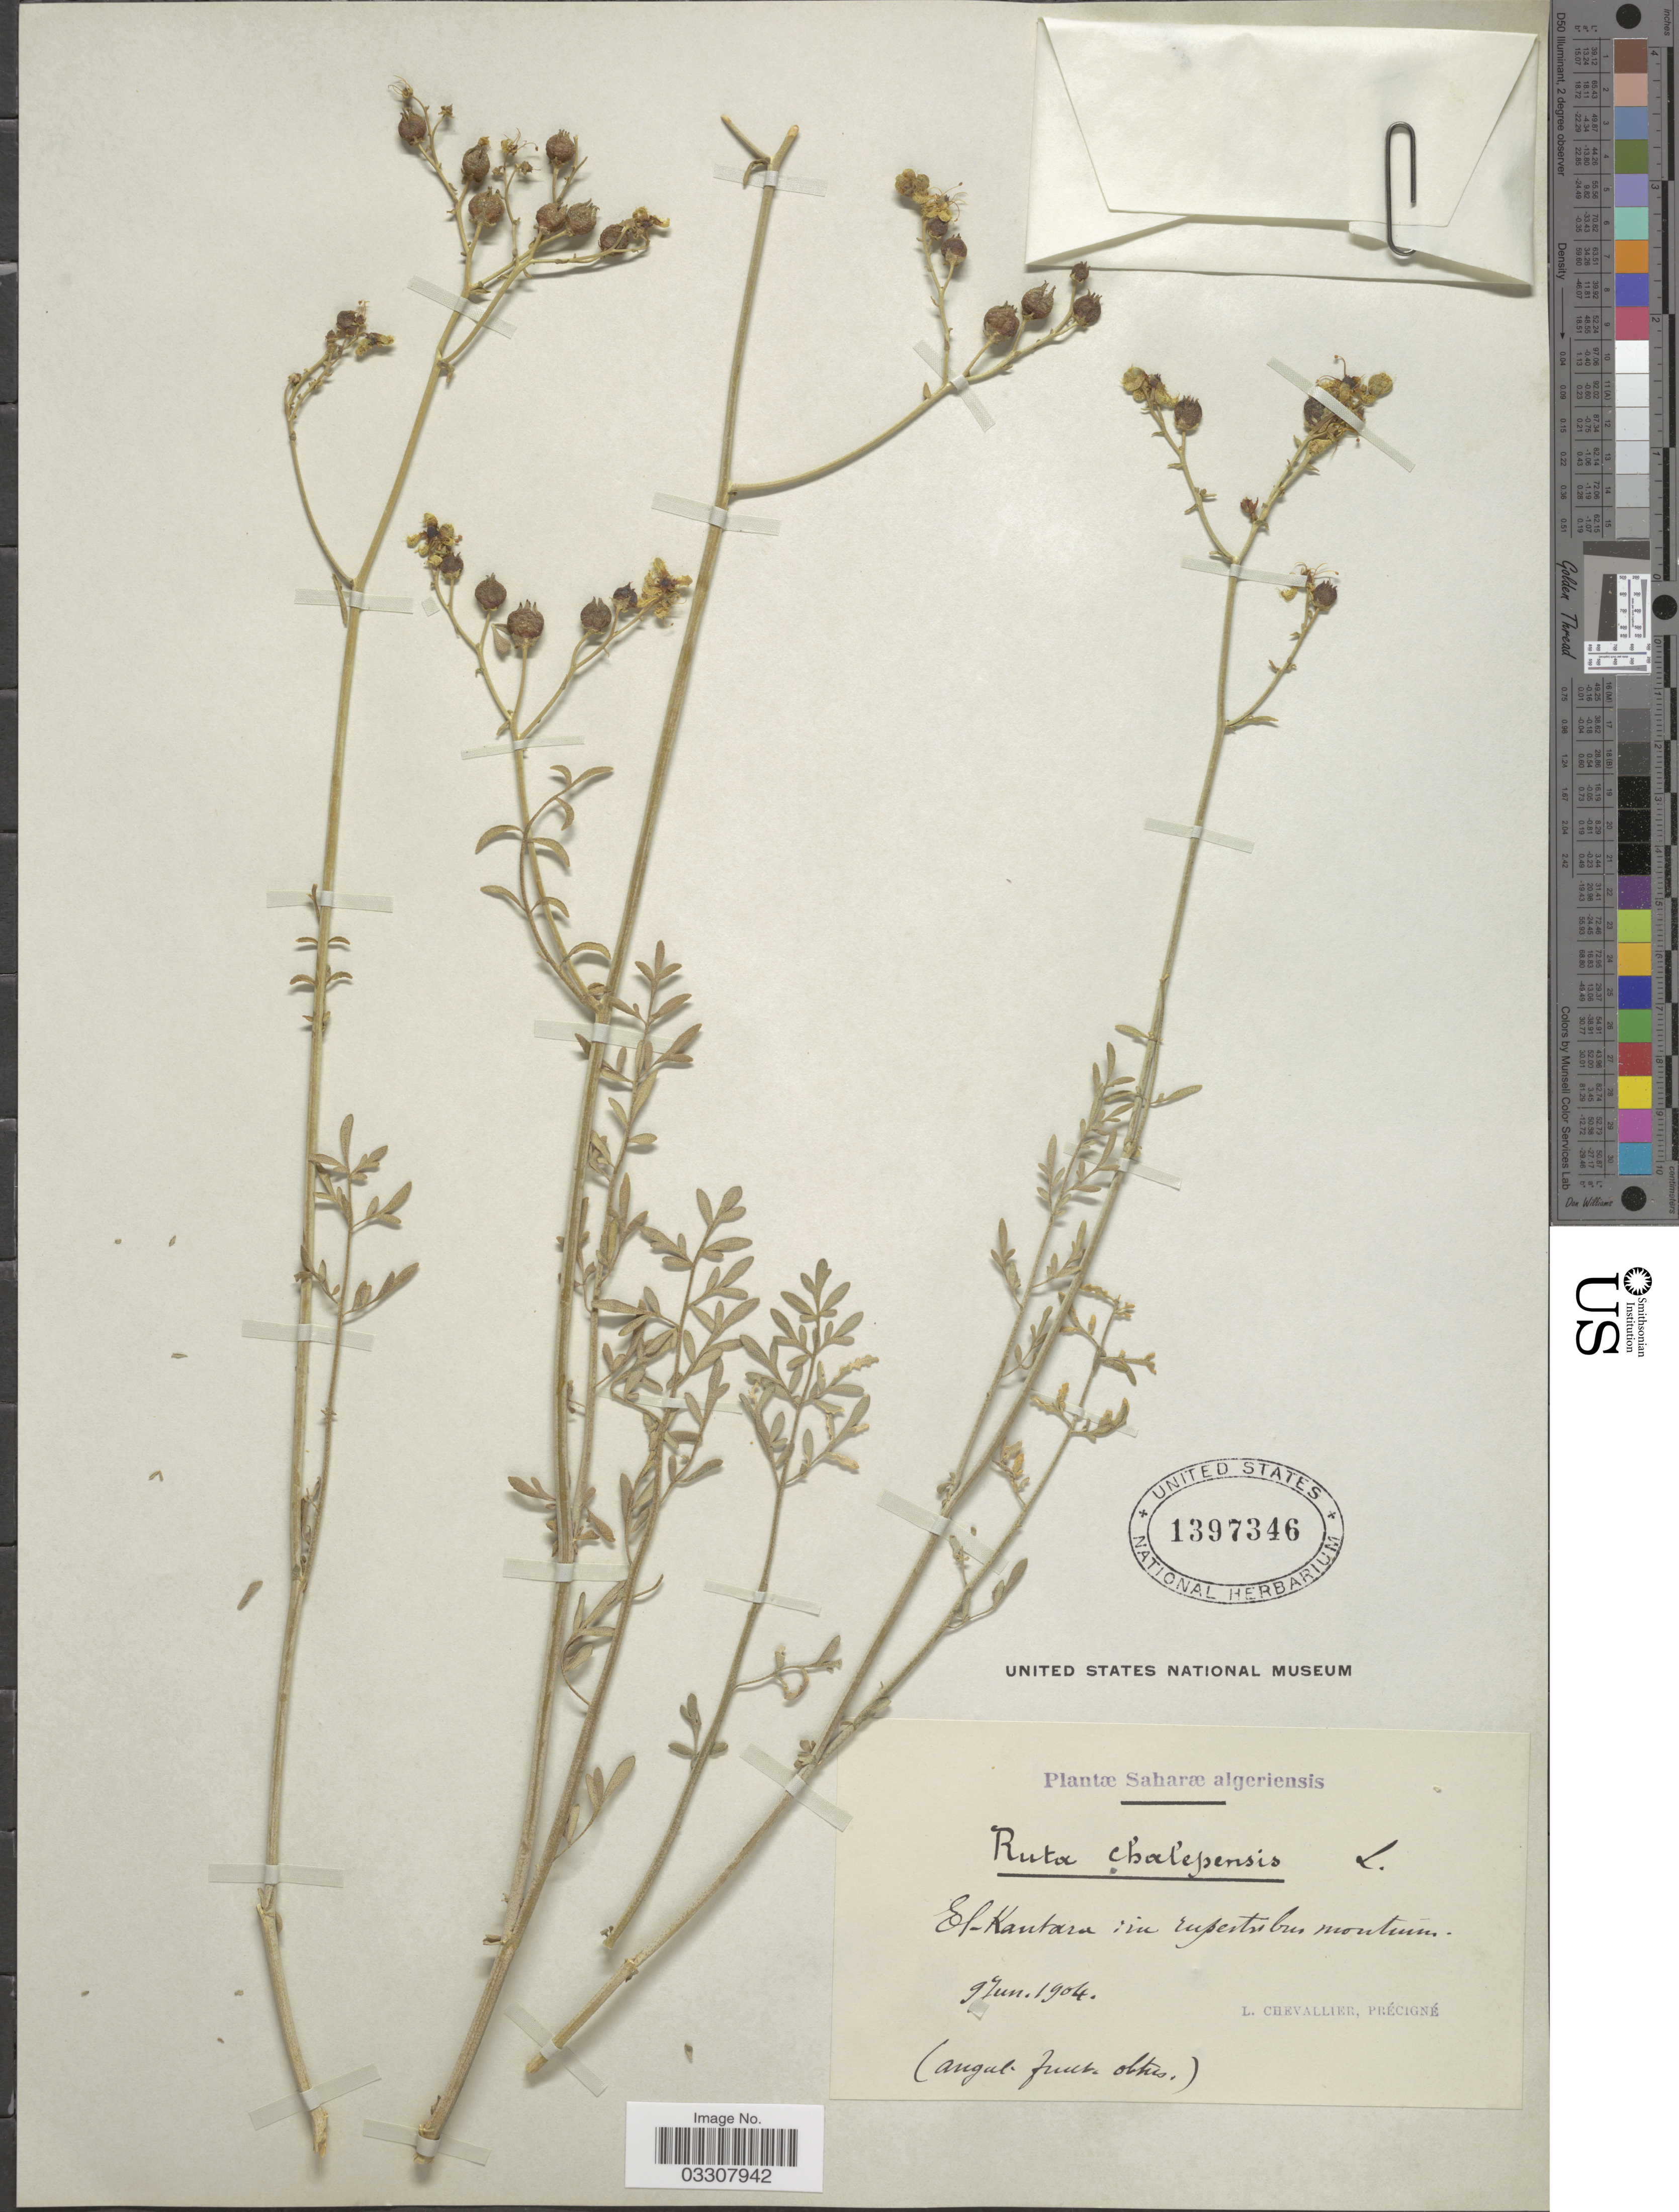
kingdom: Plantae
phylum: Tracheophyta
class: Magnoliopsida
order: Sapindales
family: Rutaceae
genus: Ruta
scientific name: Ruta chalepensis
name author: L.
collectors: L. Chevallier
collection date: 1904-06-09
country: Algeria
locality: Saharæ algeriensis. El-Kantara im rupestribus montium.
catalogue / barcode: US 1397346